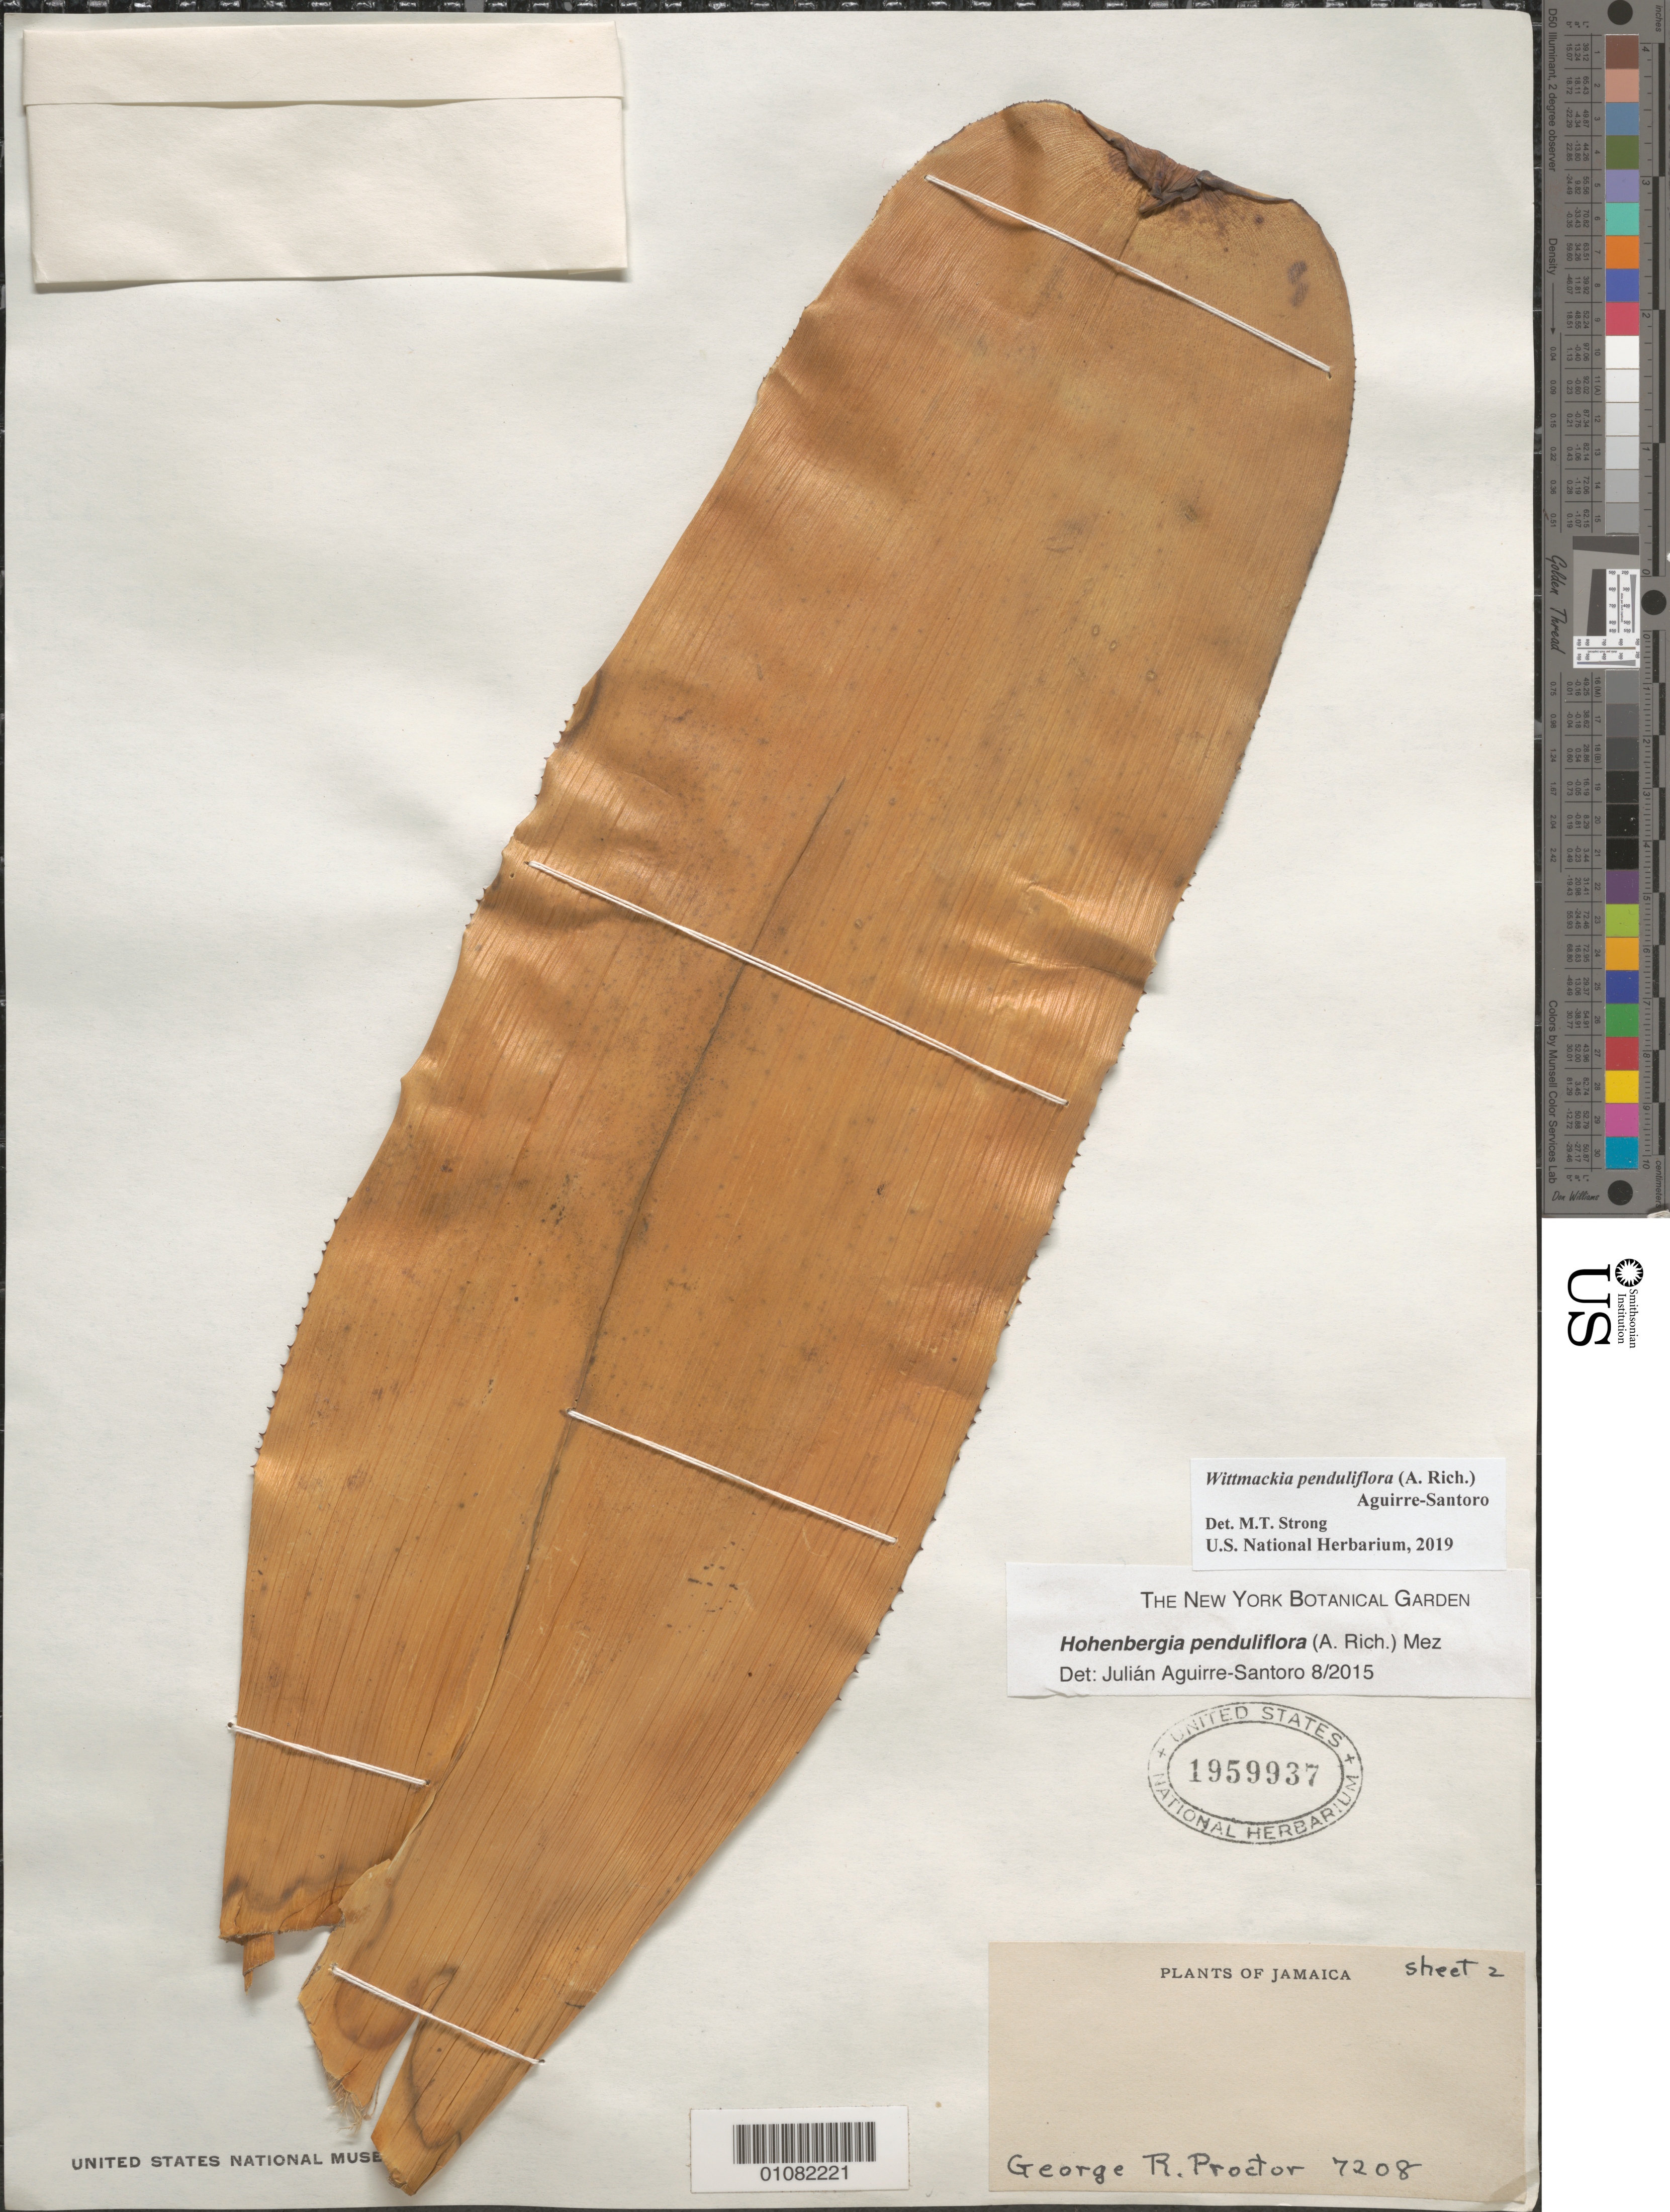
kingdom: Plantae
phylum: Tracheophyta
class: Liliopsida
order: Poales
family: Bromeliaceae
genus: Wittmackia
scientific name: Wittmackia penduliflora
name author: (A. Rich.) Aguirre-Santoro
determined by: Strong, Mark T., (BOT), Smithsonian Institution - National Museum of Natural History (UNITED STATES)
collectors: G. R. Proctor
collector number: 7208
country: Jamaica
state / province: Saint Ann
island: Jamaica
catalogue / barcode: US 1959937